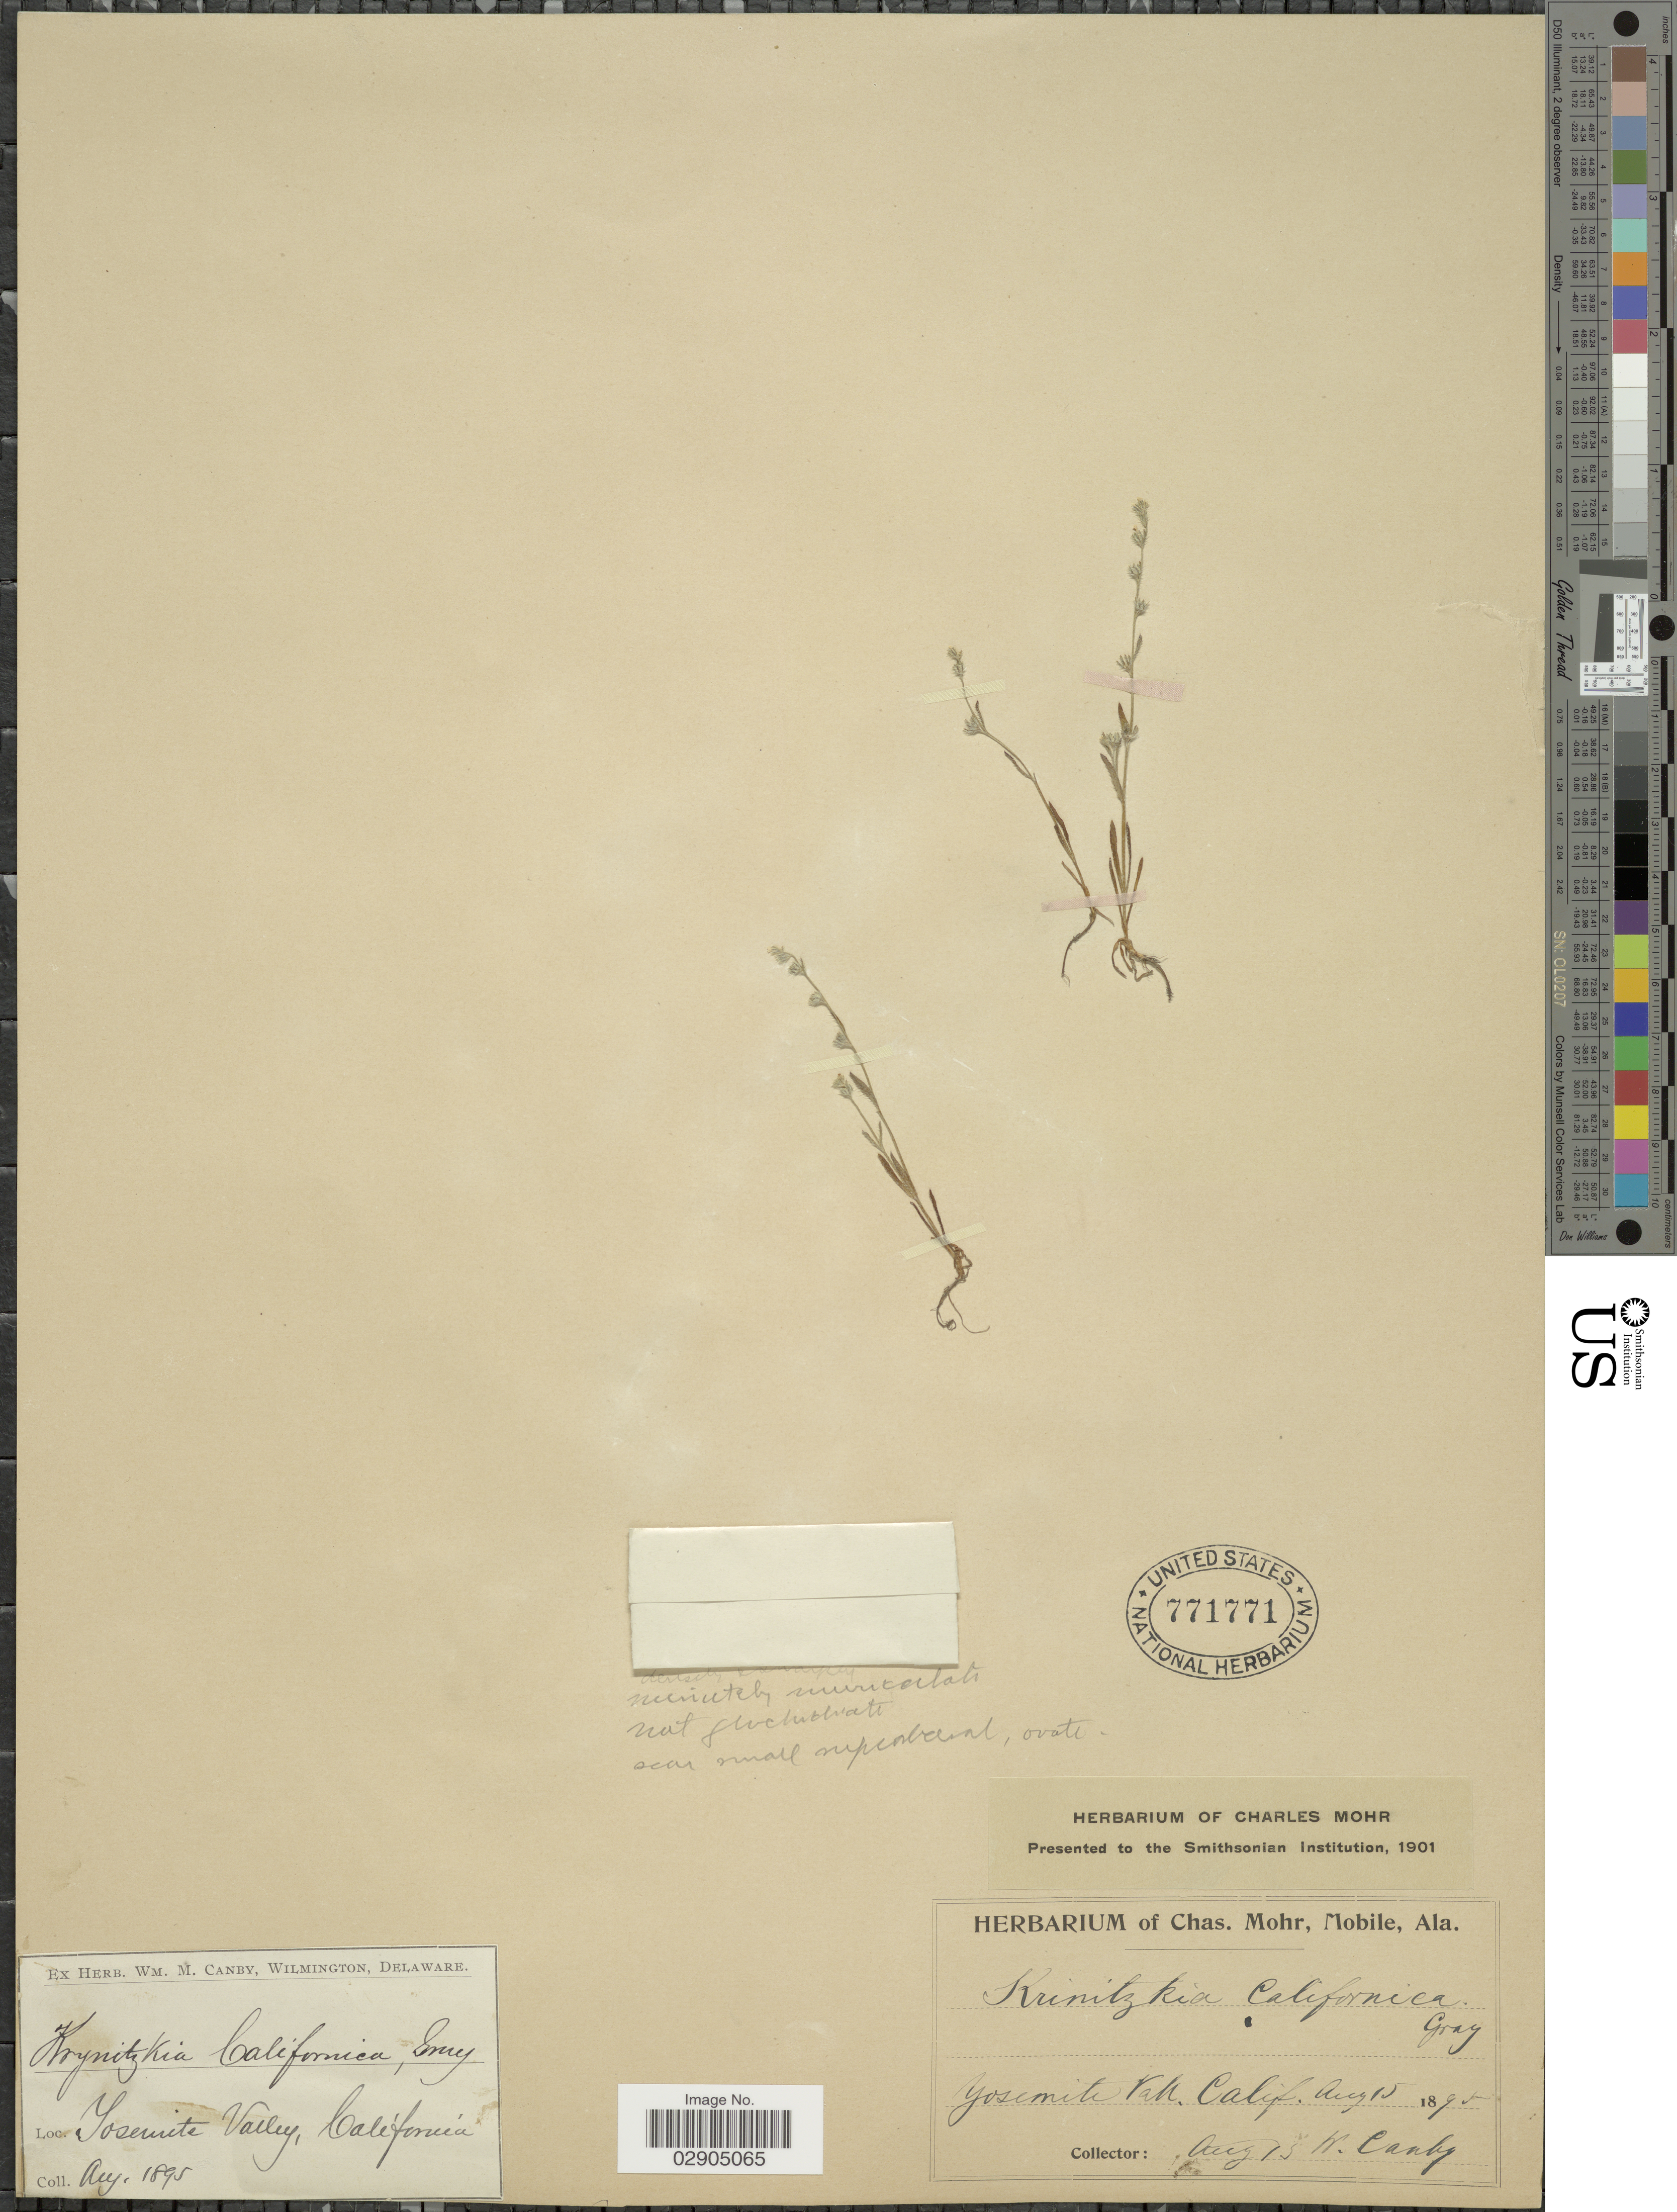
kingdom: Plantae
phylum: Tracheophyta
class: Magnoliopsida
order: Boraginales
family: Boraginaceae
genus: Allocarya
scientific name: Allocarya californica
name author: (Fisch. & C.A. Mey.) Greene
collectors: W. Canby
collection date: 1895-08-15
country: United States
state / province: California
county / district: Mariposa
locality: Yosemite Valley.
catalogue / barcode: US 771771